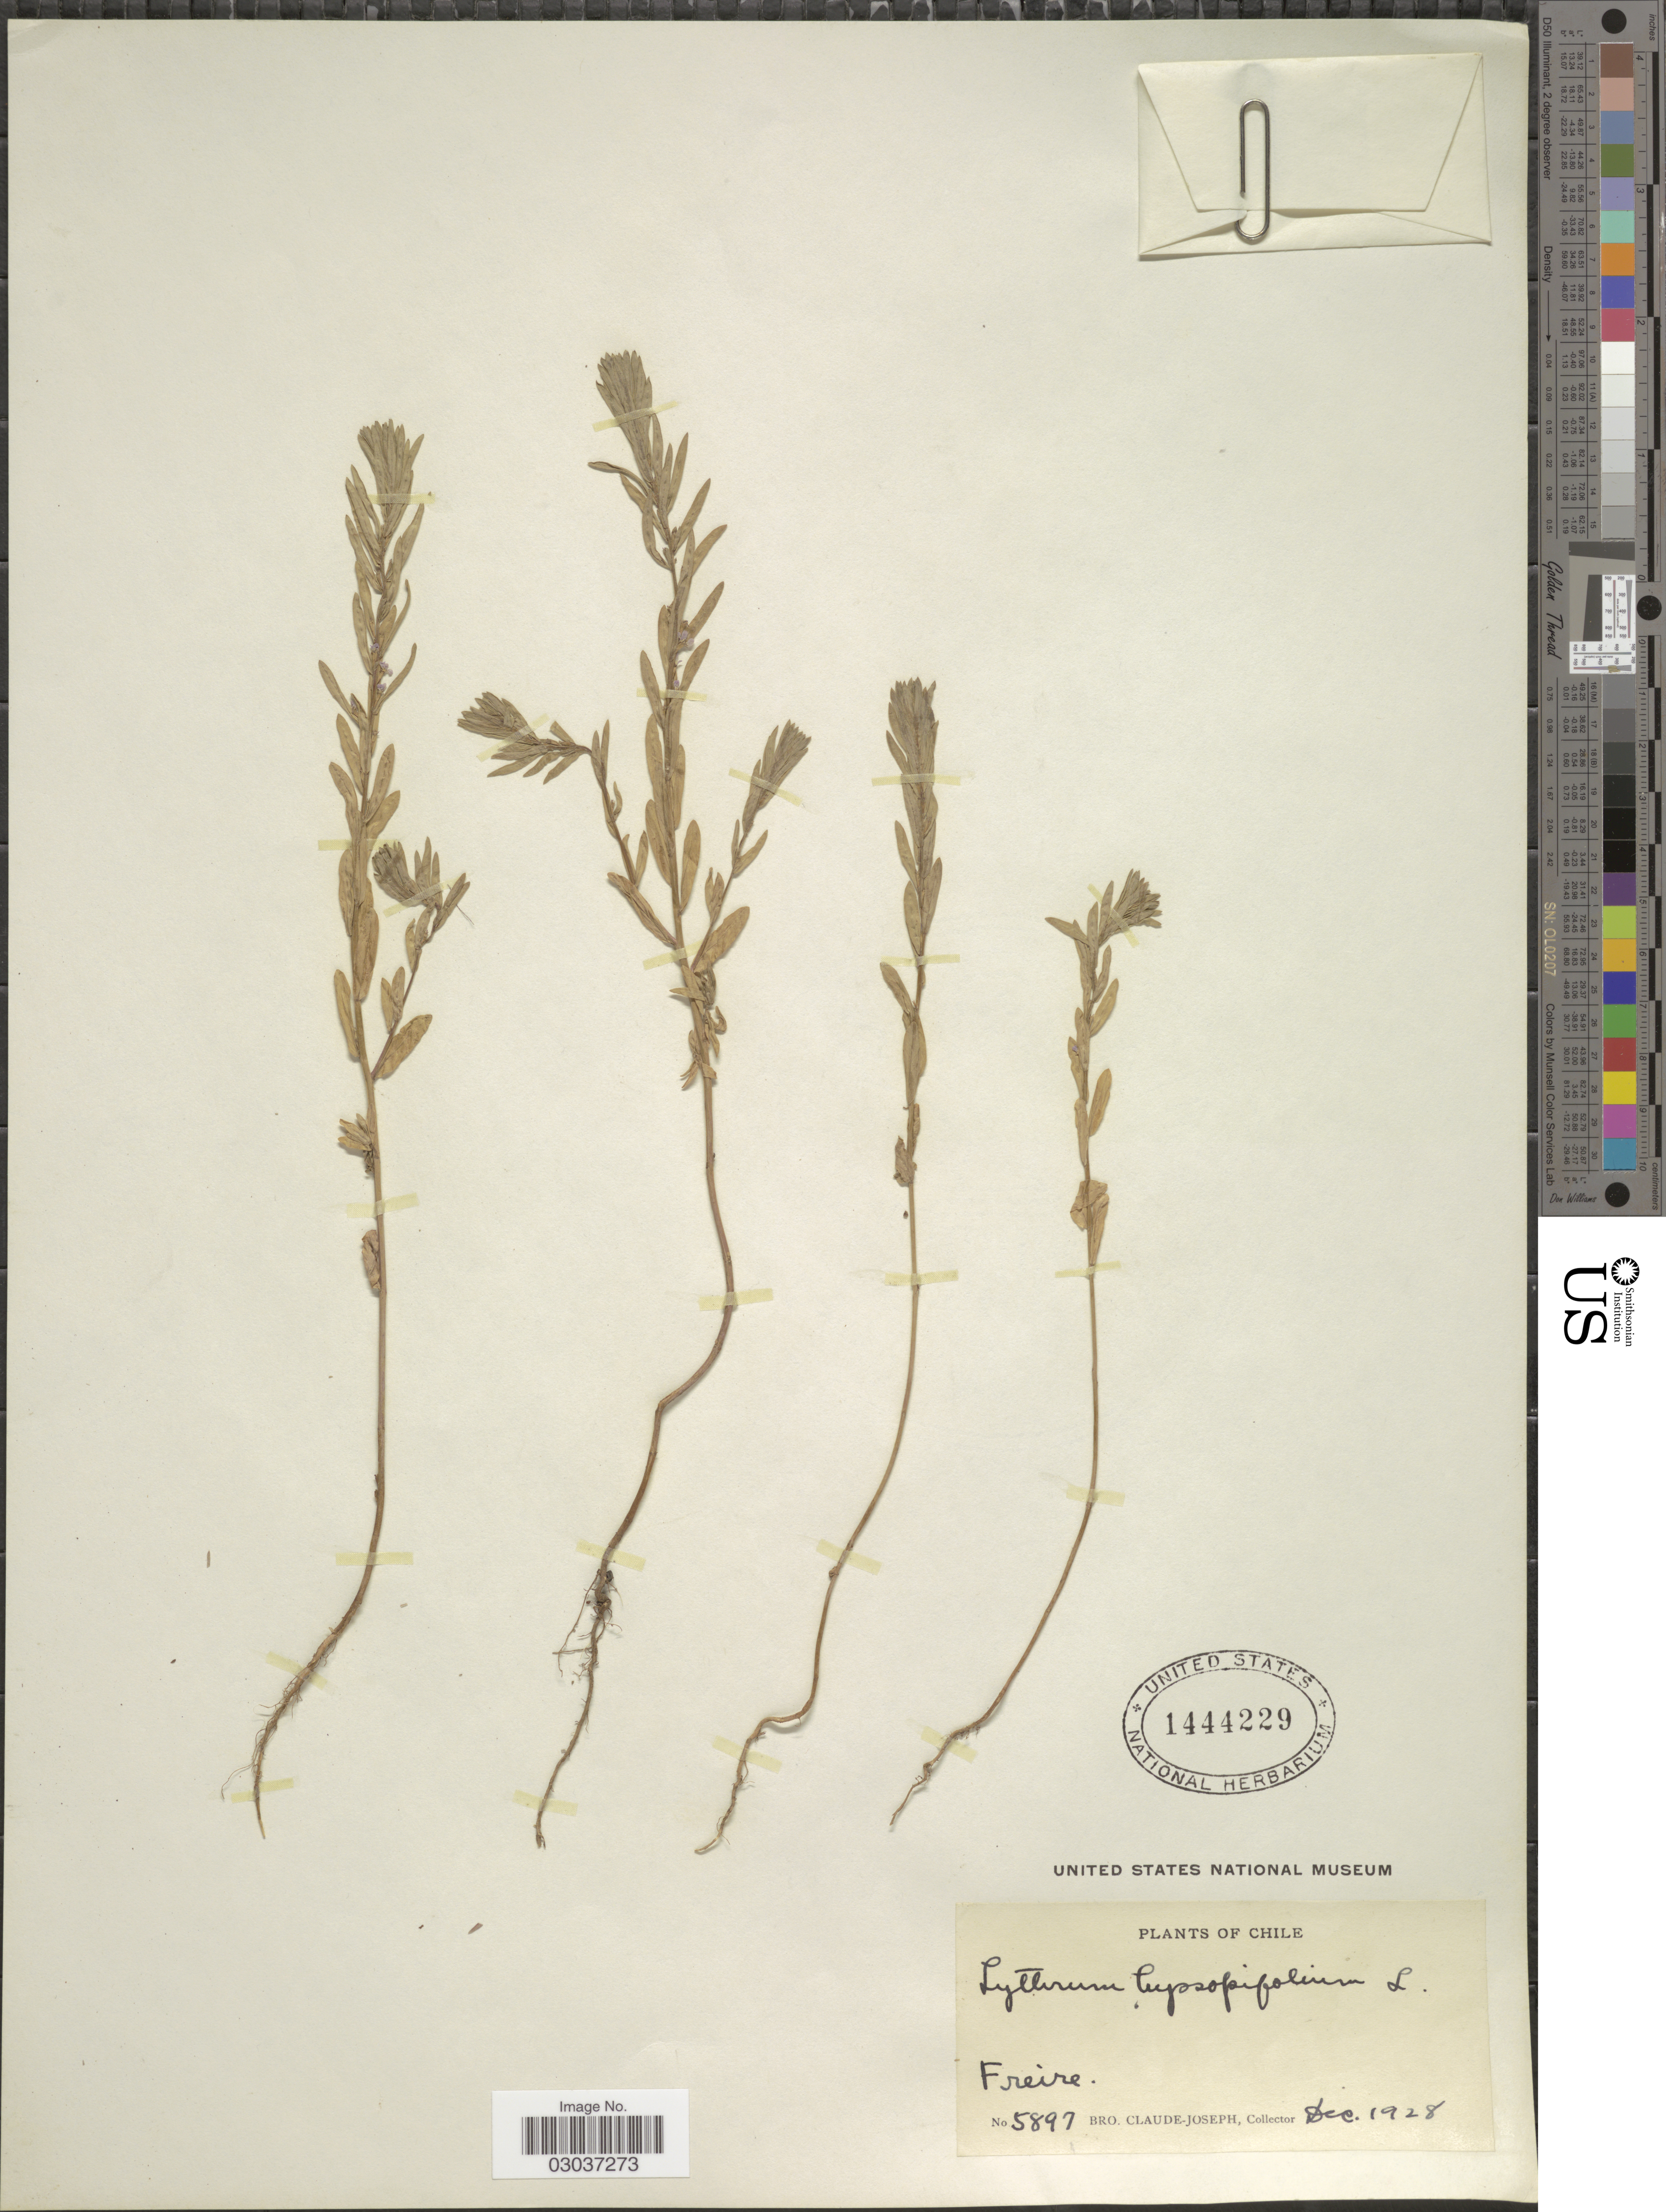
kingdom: Plantae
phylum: Tracheophyta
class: Magnoliopsida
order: Myrtales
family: Lythraceae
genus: Lythrum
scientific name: Lythrum hyssopifolia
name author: L.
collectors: Bro. Claude-Joseph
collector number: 5897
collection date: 1928-12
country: Chile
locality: Freire.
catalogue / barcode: US 1444229